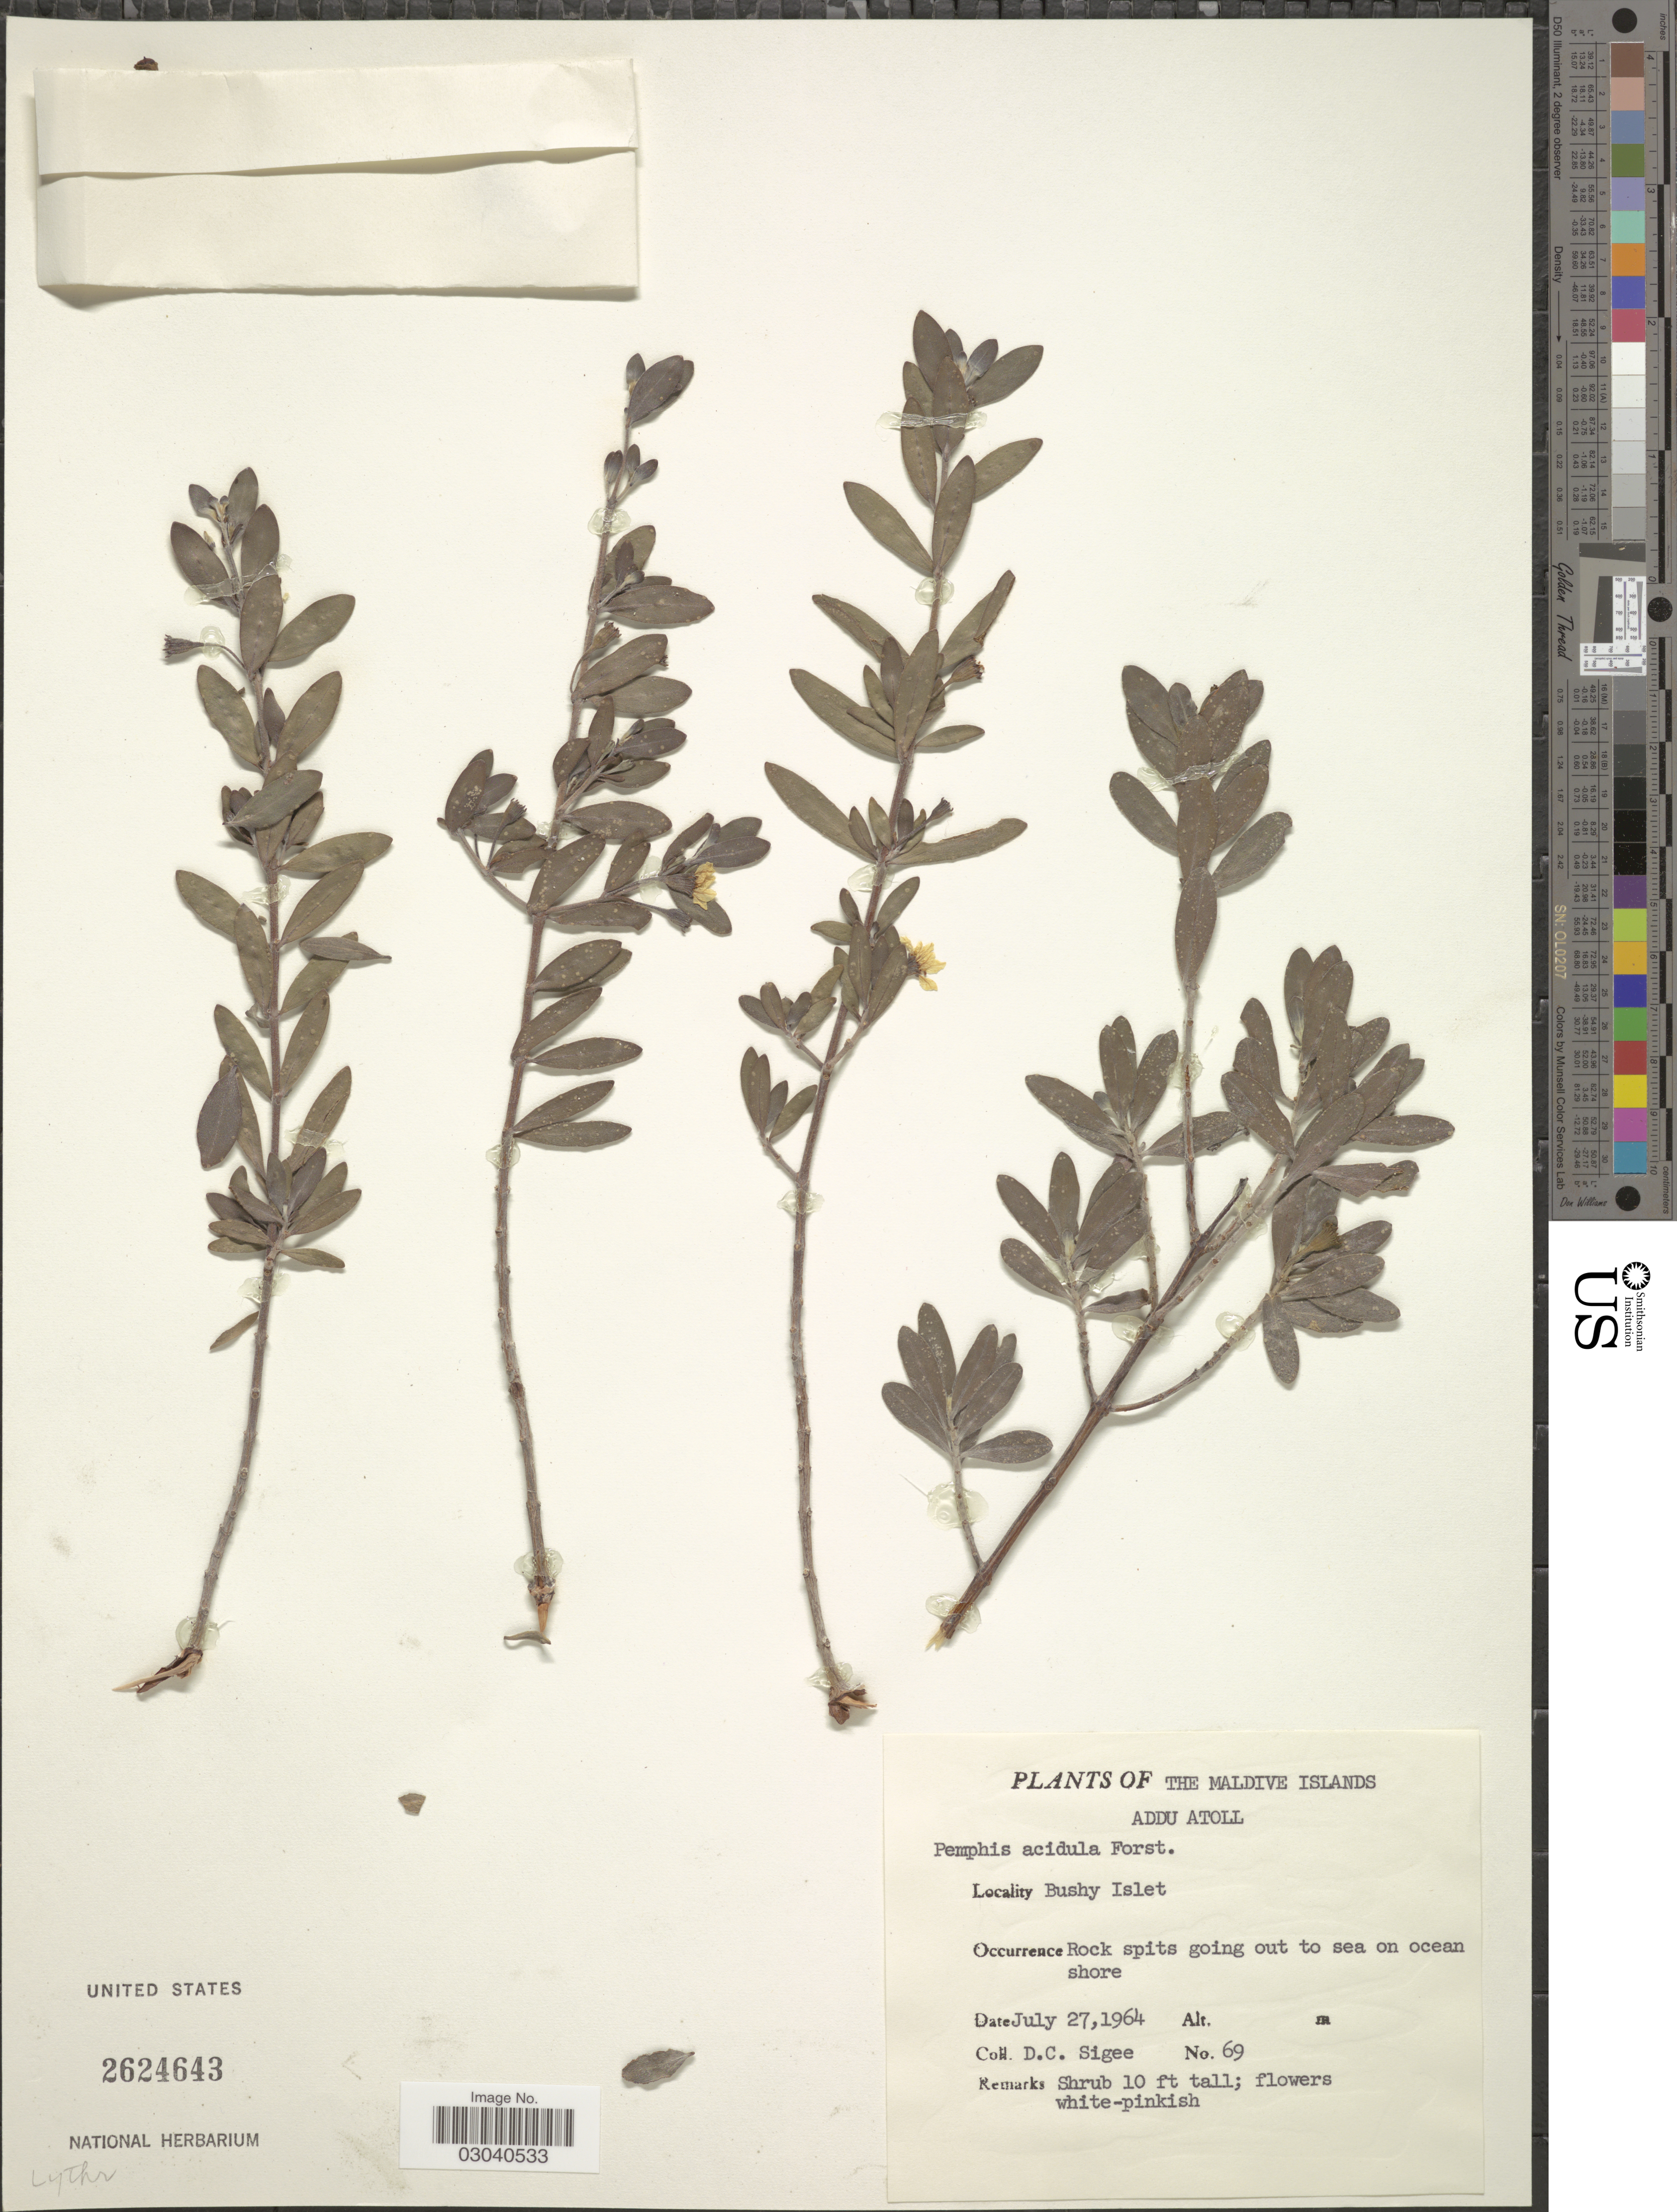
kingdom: Plantae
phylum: Tracheophyta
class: Magnoliopsida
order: Myrtales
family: Lythraceae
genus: Pemphis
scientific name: Pemphis acidula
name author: J.R. Forst. & G. Forst.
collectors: D. C. Sigee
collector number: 69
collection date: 1964-07-27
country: Maldive Islands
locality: Addu Atoll. Bushy Islet.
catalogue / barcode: US 2624643